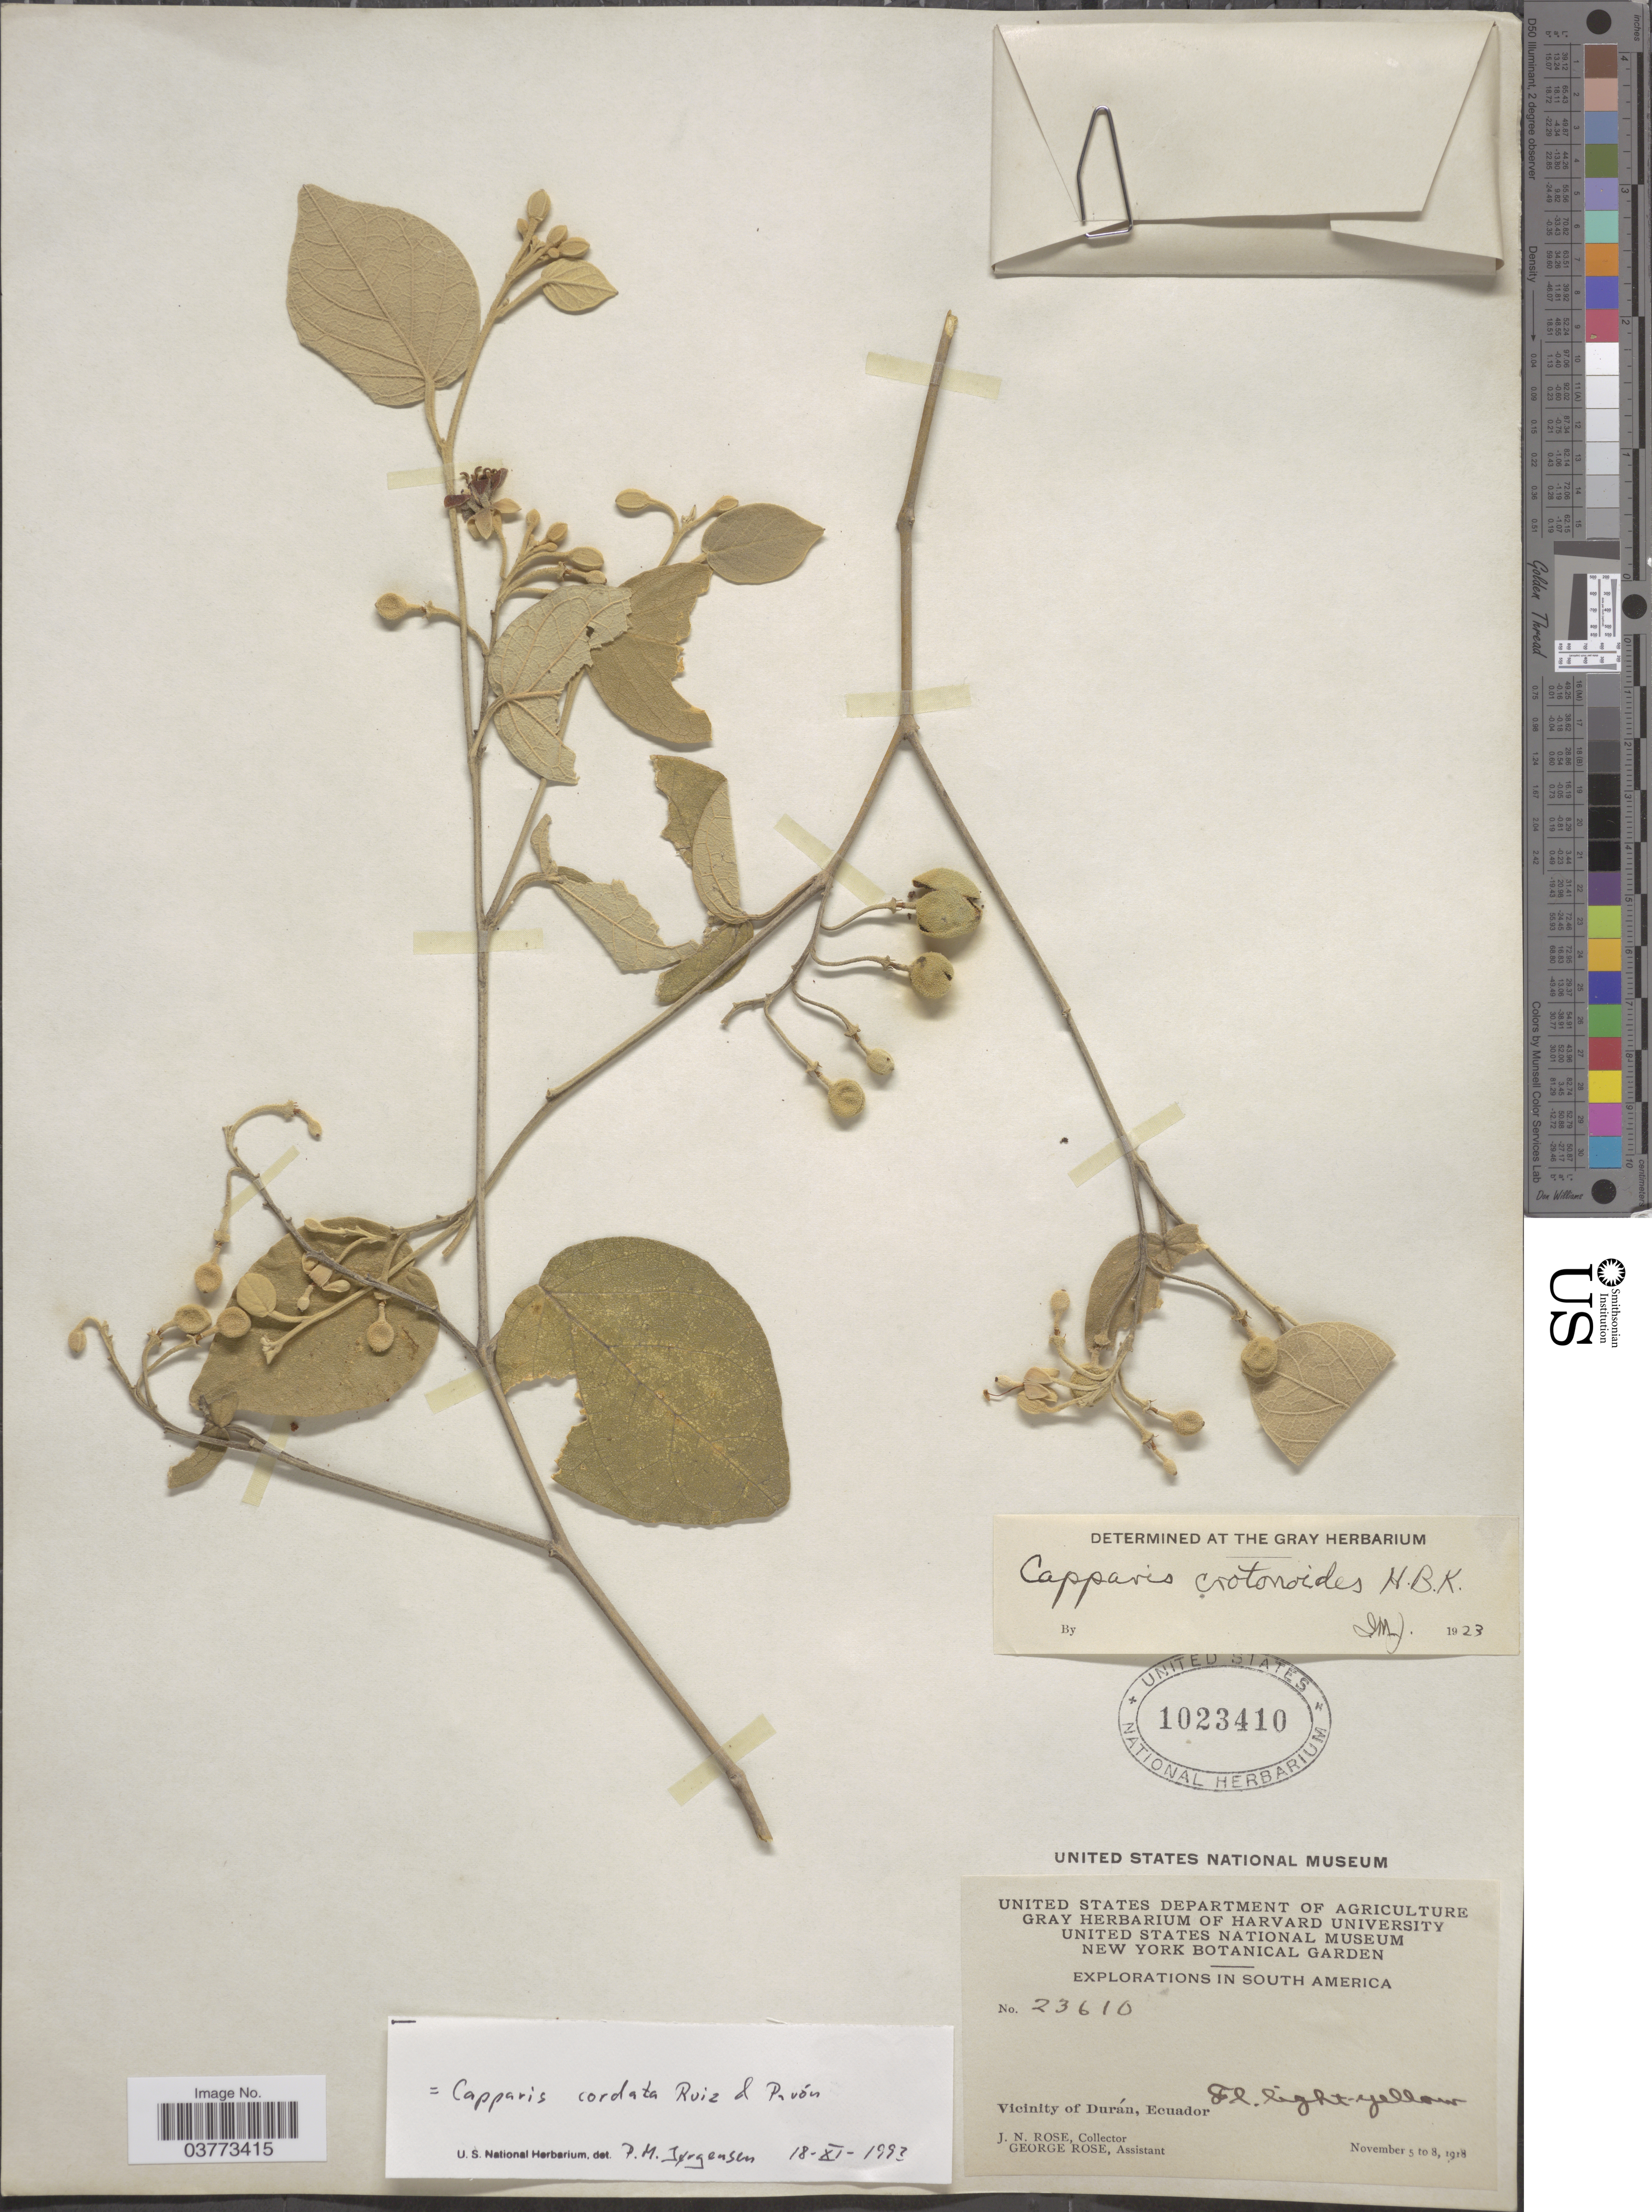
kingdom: Plantae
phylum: Tracheophyta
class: Magnoliopsida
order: Brassicales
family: Capparaceae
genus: Capparicordis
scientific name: Capparicordis crotonoides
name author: (Kunth) Iltis & Cornejo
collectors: J. N. Rose & G. Rose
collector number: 23610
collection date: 1918-11-05/1918-11-08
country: Ecuador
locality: Vicinity of Durán.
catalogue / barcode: US 1023410